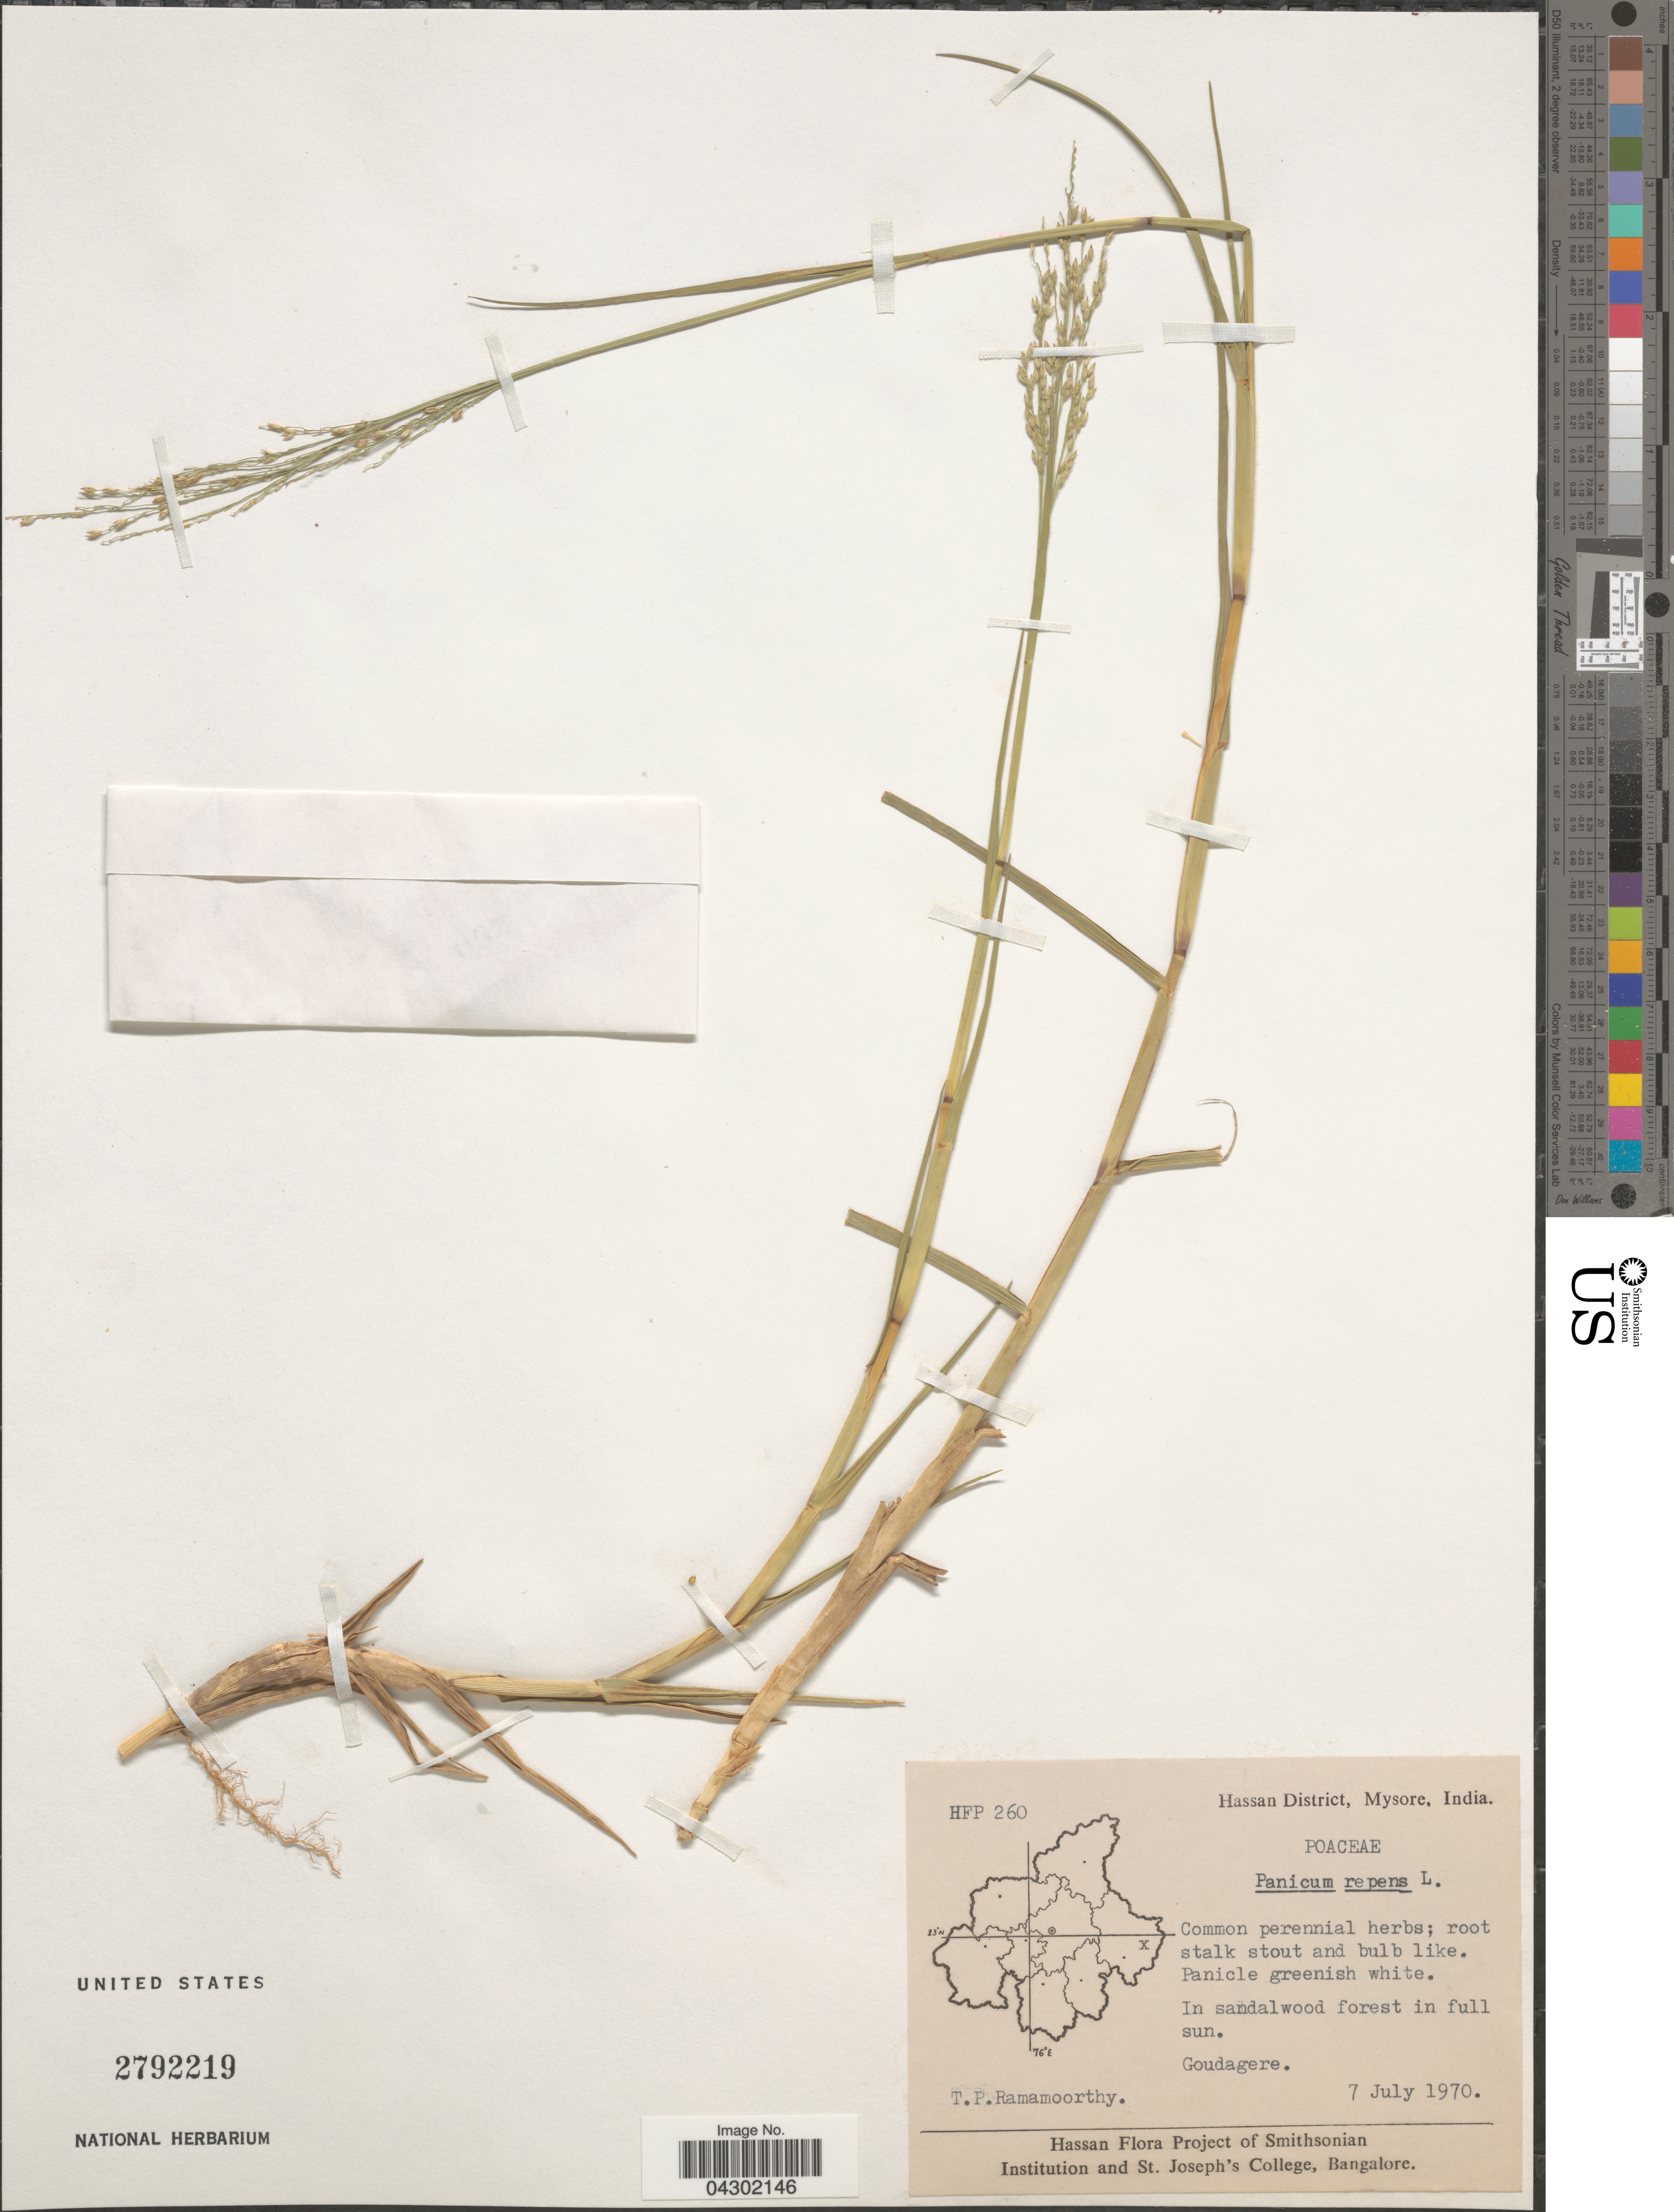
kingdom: Plantae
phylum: Tracheophyta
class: Liliopsida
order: Poales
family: Poaceae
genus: Panicum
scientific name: Panicum repens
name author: L.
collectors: T. P. Ramamoorthy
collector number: HFP260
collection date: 1970-07-07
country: India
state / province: Karnataka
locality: Hassan District, Mysore. In sandalwood forest in full sun. Goudagere.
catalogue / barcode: US 2792219